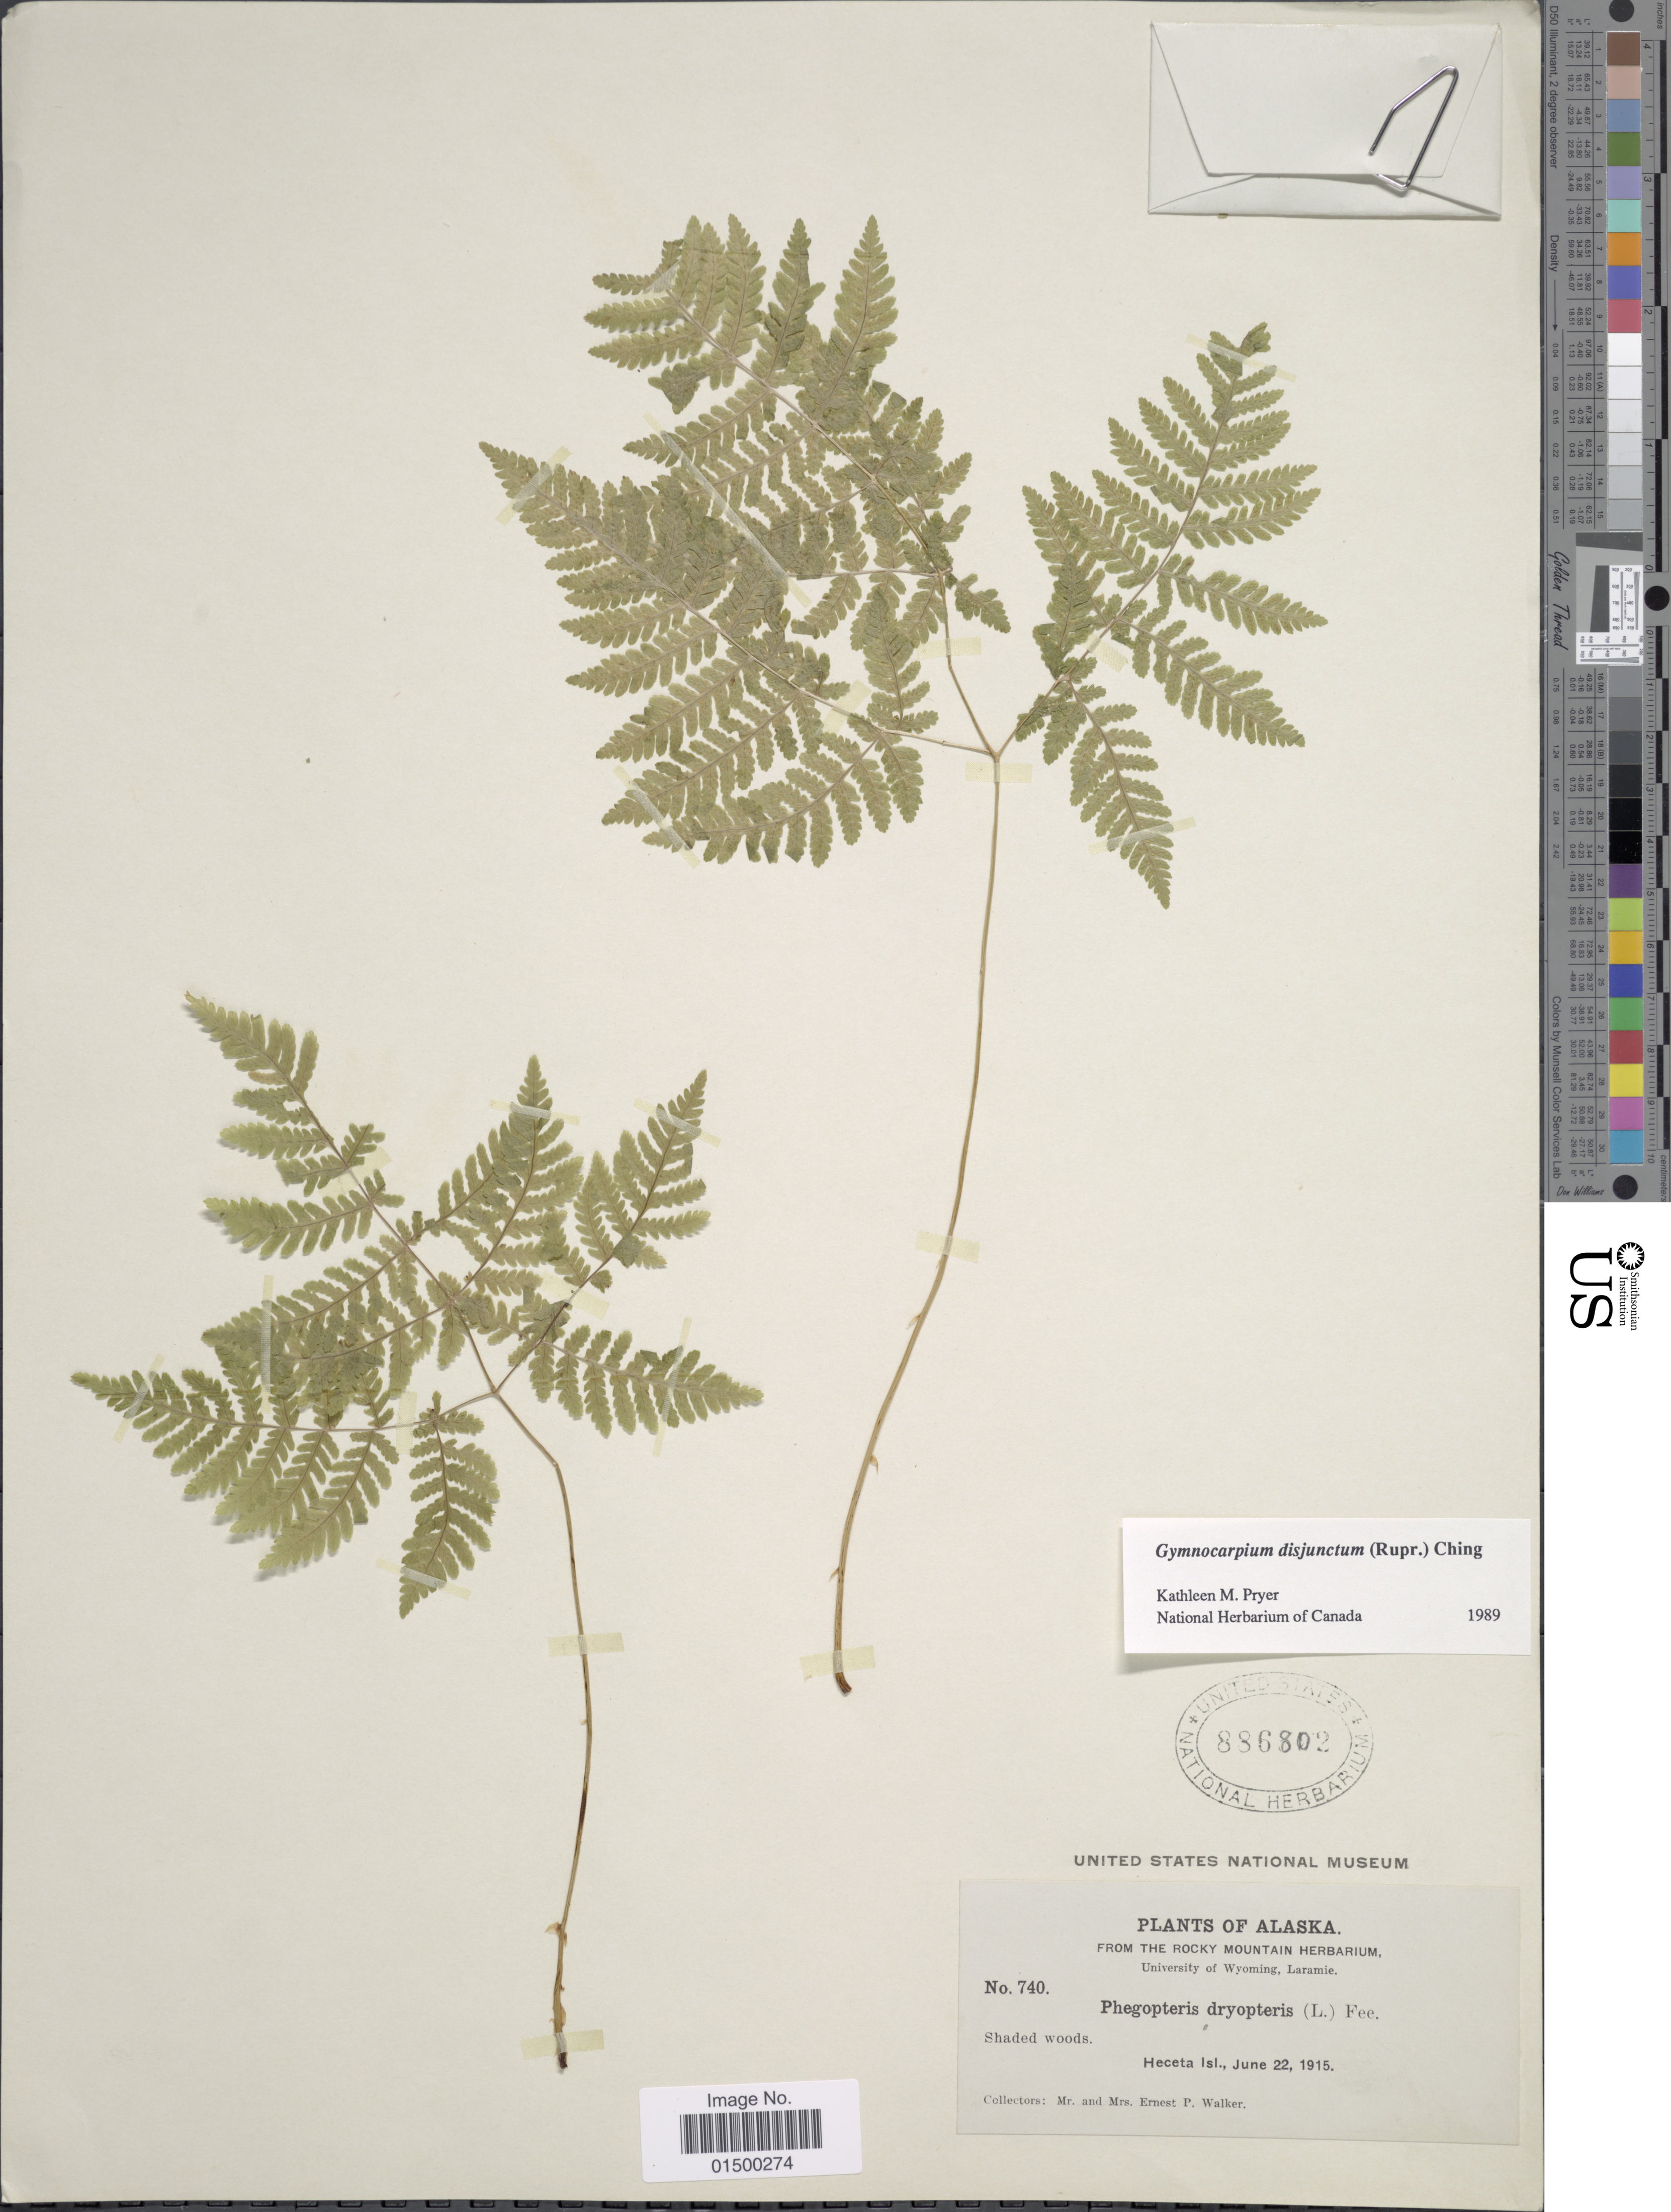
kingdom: Plantae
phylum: Tracheophyta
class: Polypodiopsida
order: Polypodiales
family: Cystopteridaceae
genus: Gymnocarpium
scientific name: Gymnocarpium disjunctum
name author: (Rupr.) Ching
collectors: E. P. Walker & E. Walker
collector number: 740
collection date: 1915-06-22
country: United States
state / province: Alaska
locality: Alaska. Heceta Isl.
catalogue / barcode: US 886802